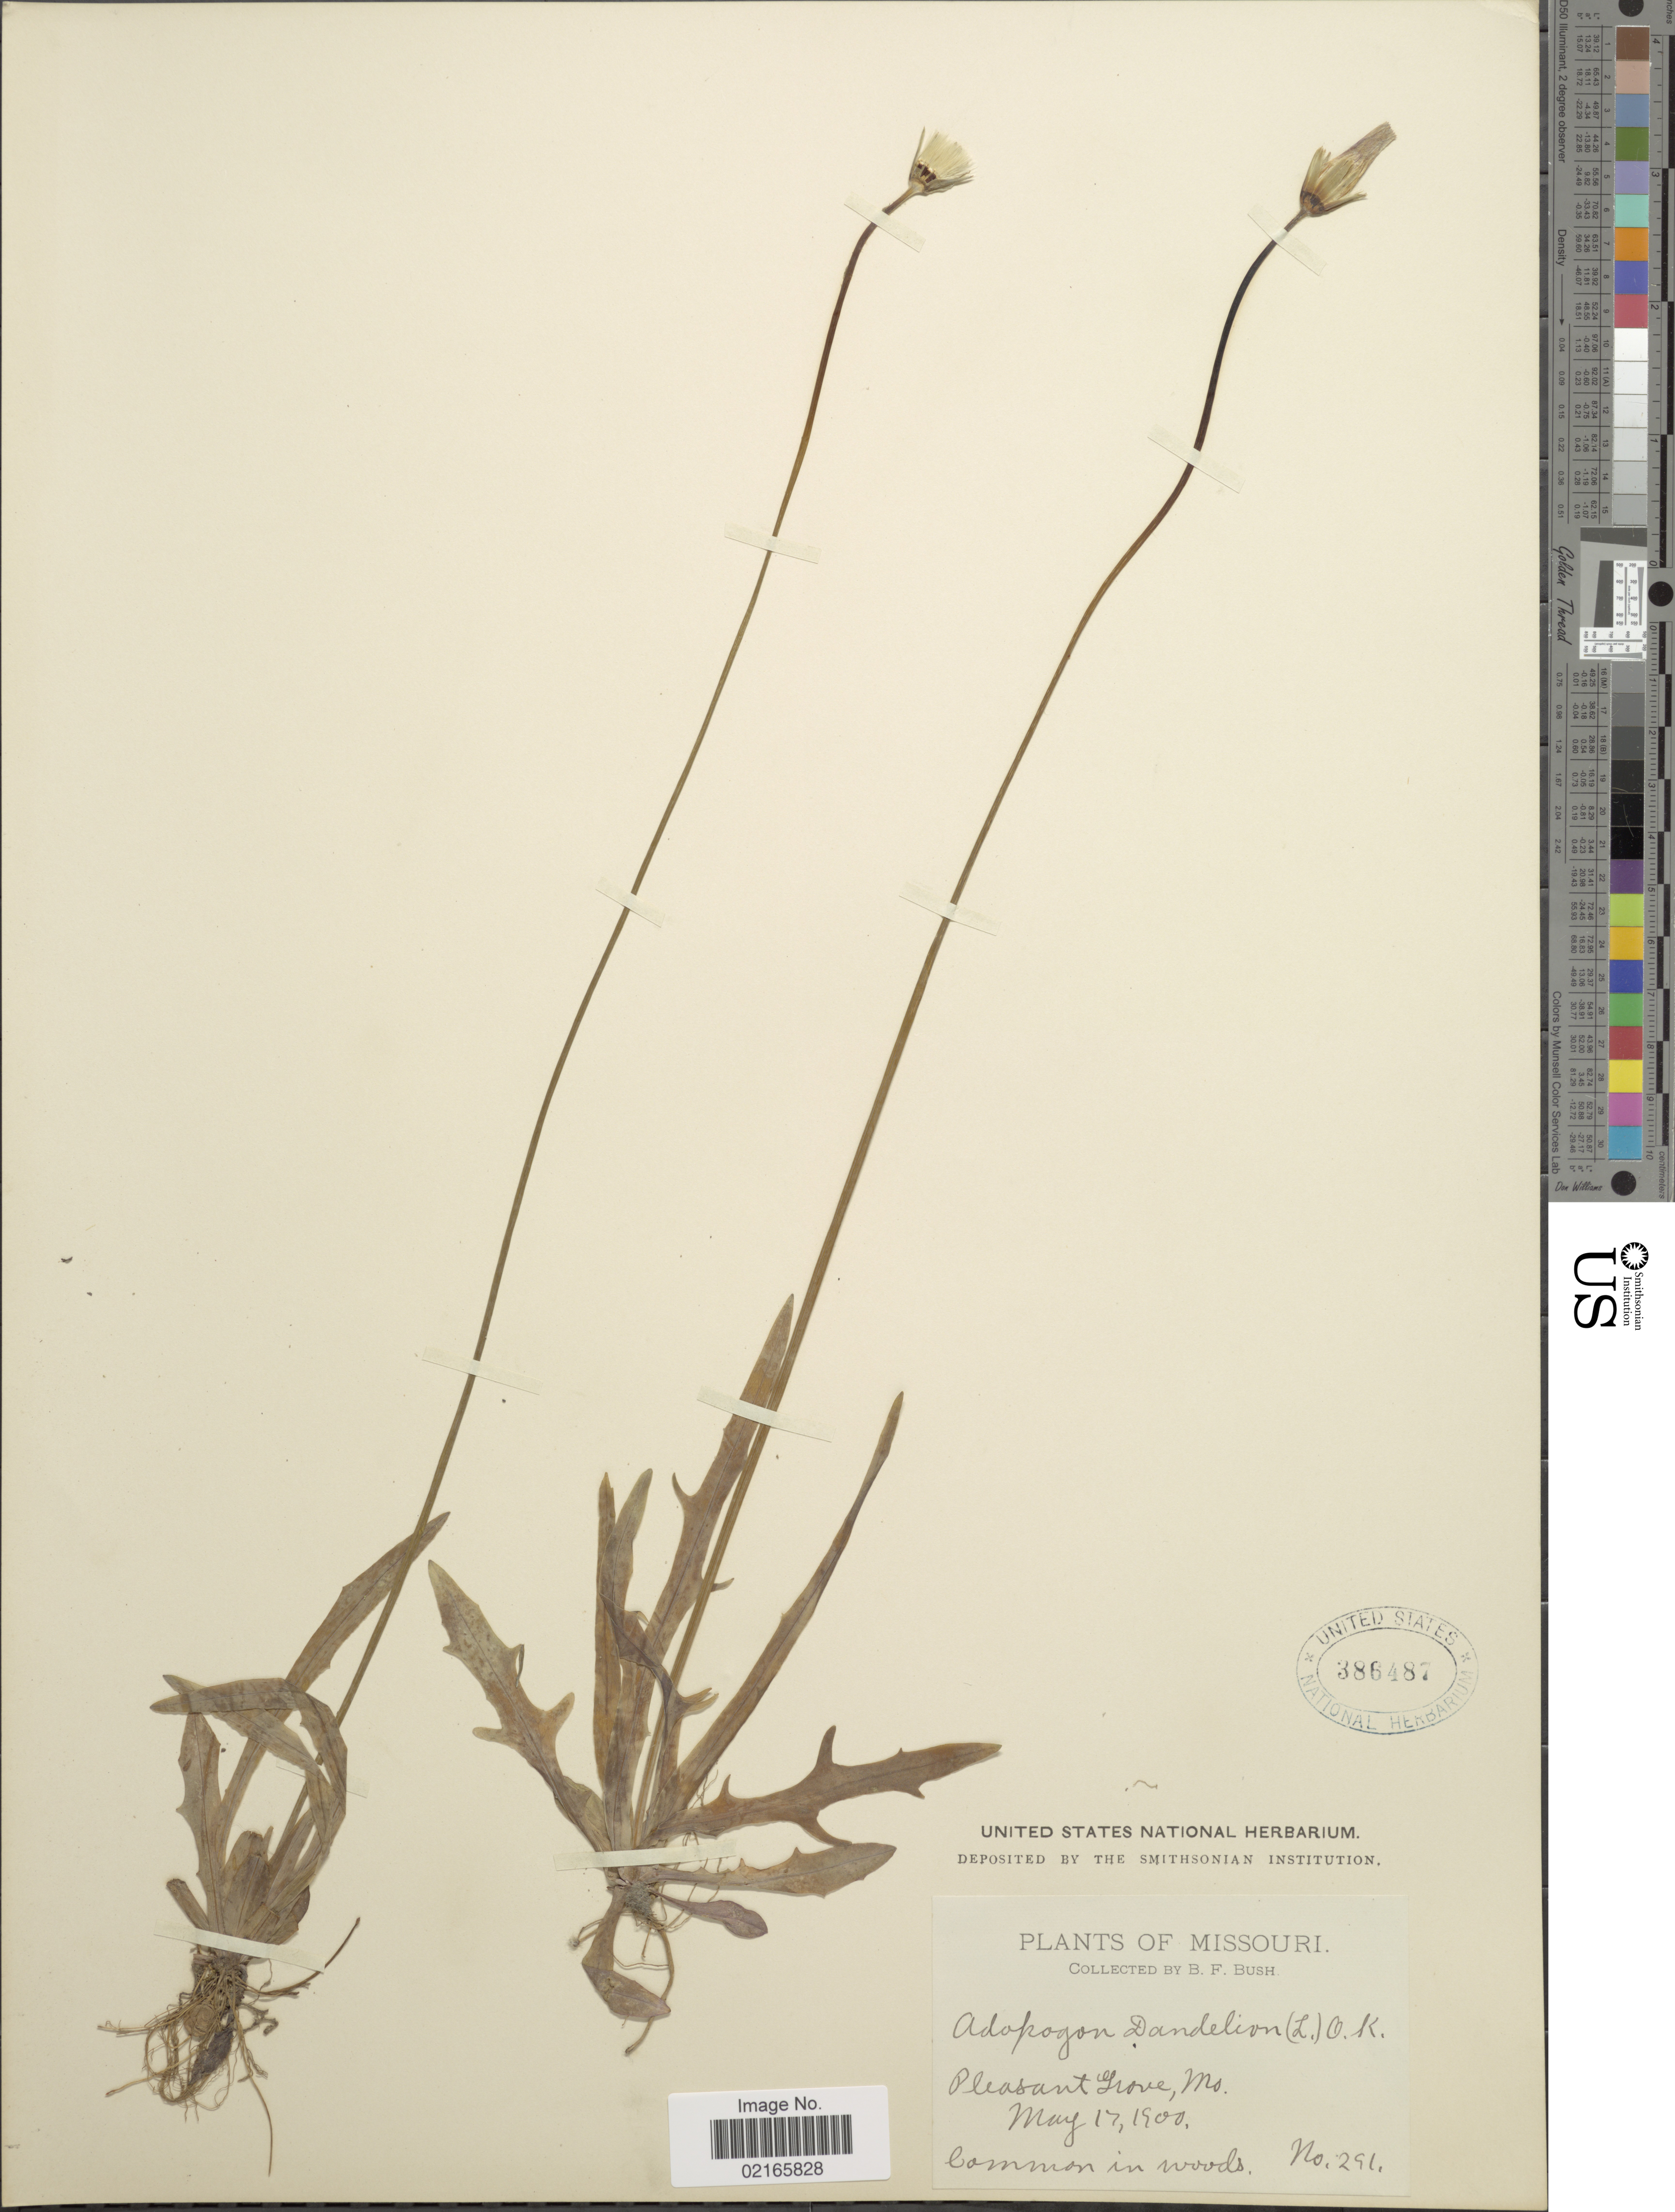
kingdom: Plantae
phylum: Tracheophyta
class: Magnoliopsida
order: Asterales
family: Asteraceae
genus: Krigia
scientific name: Krigia dandelion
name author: (L.) Nutt.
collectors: B. F. Bush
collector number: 291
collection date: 1900-05-17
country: United States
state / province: Missouri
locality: Pleasant Grove, common in woods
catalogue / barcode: US 386487